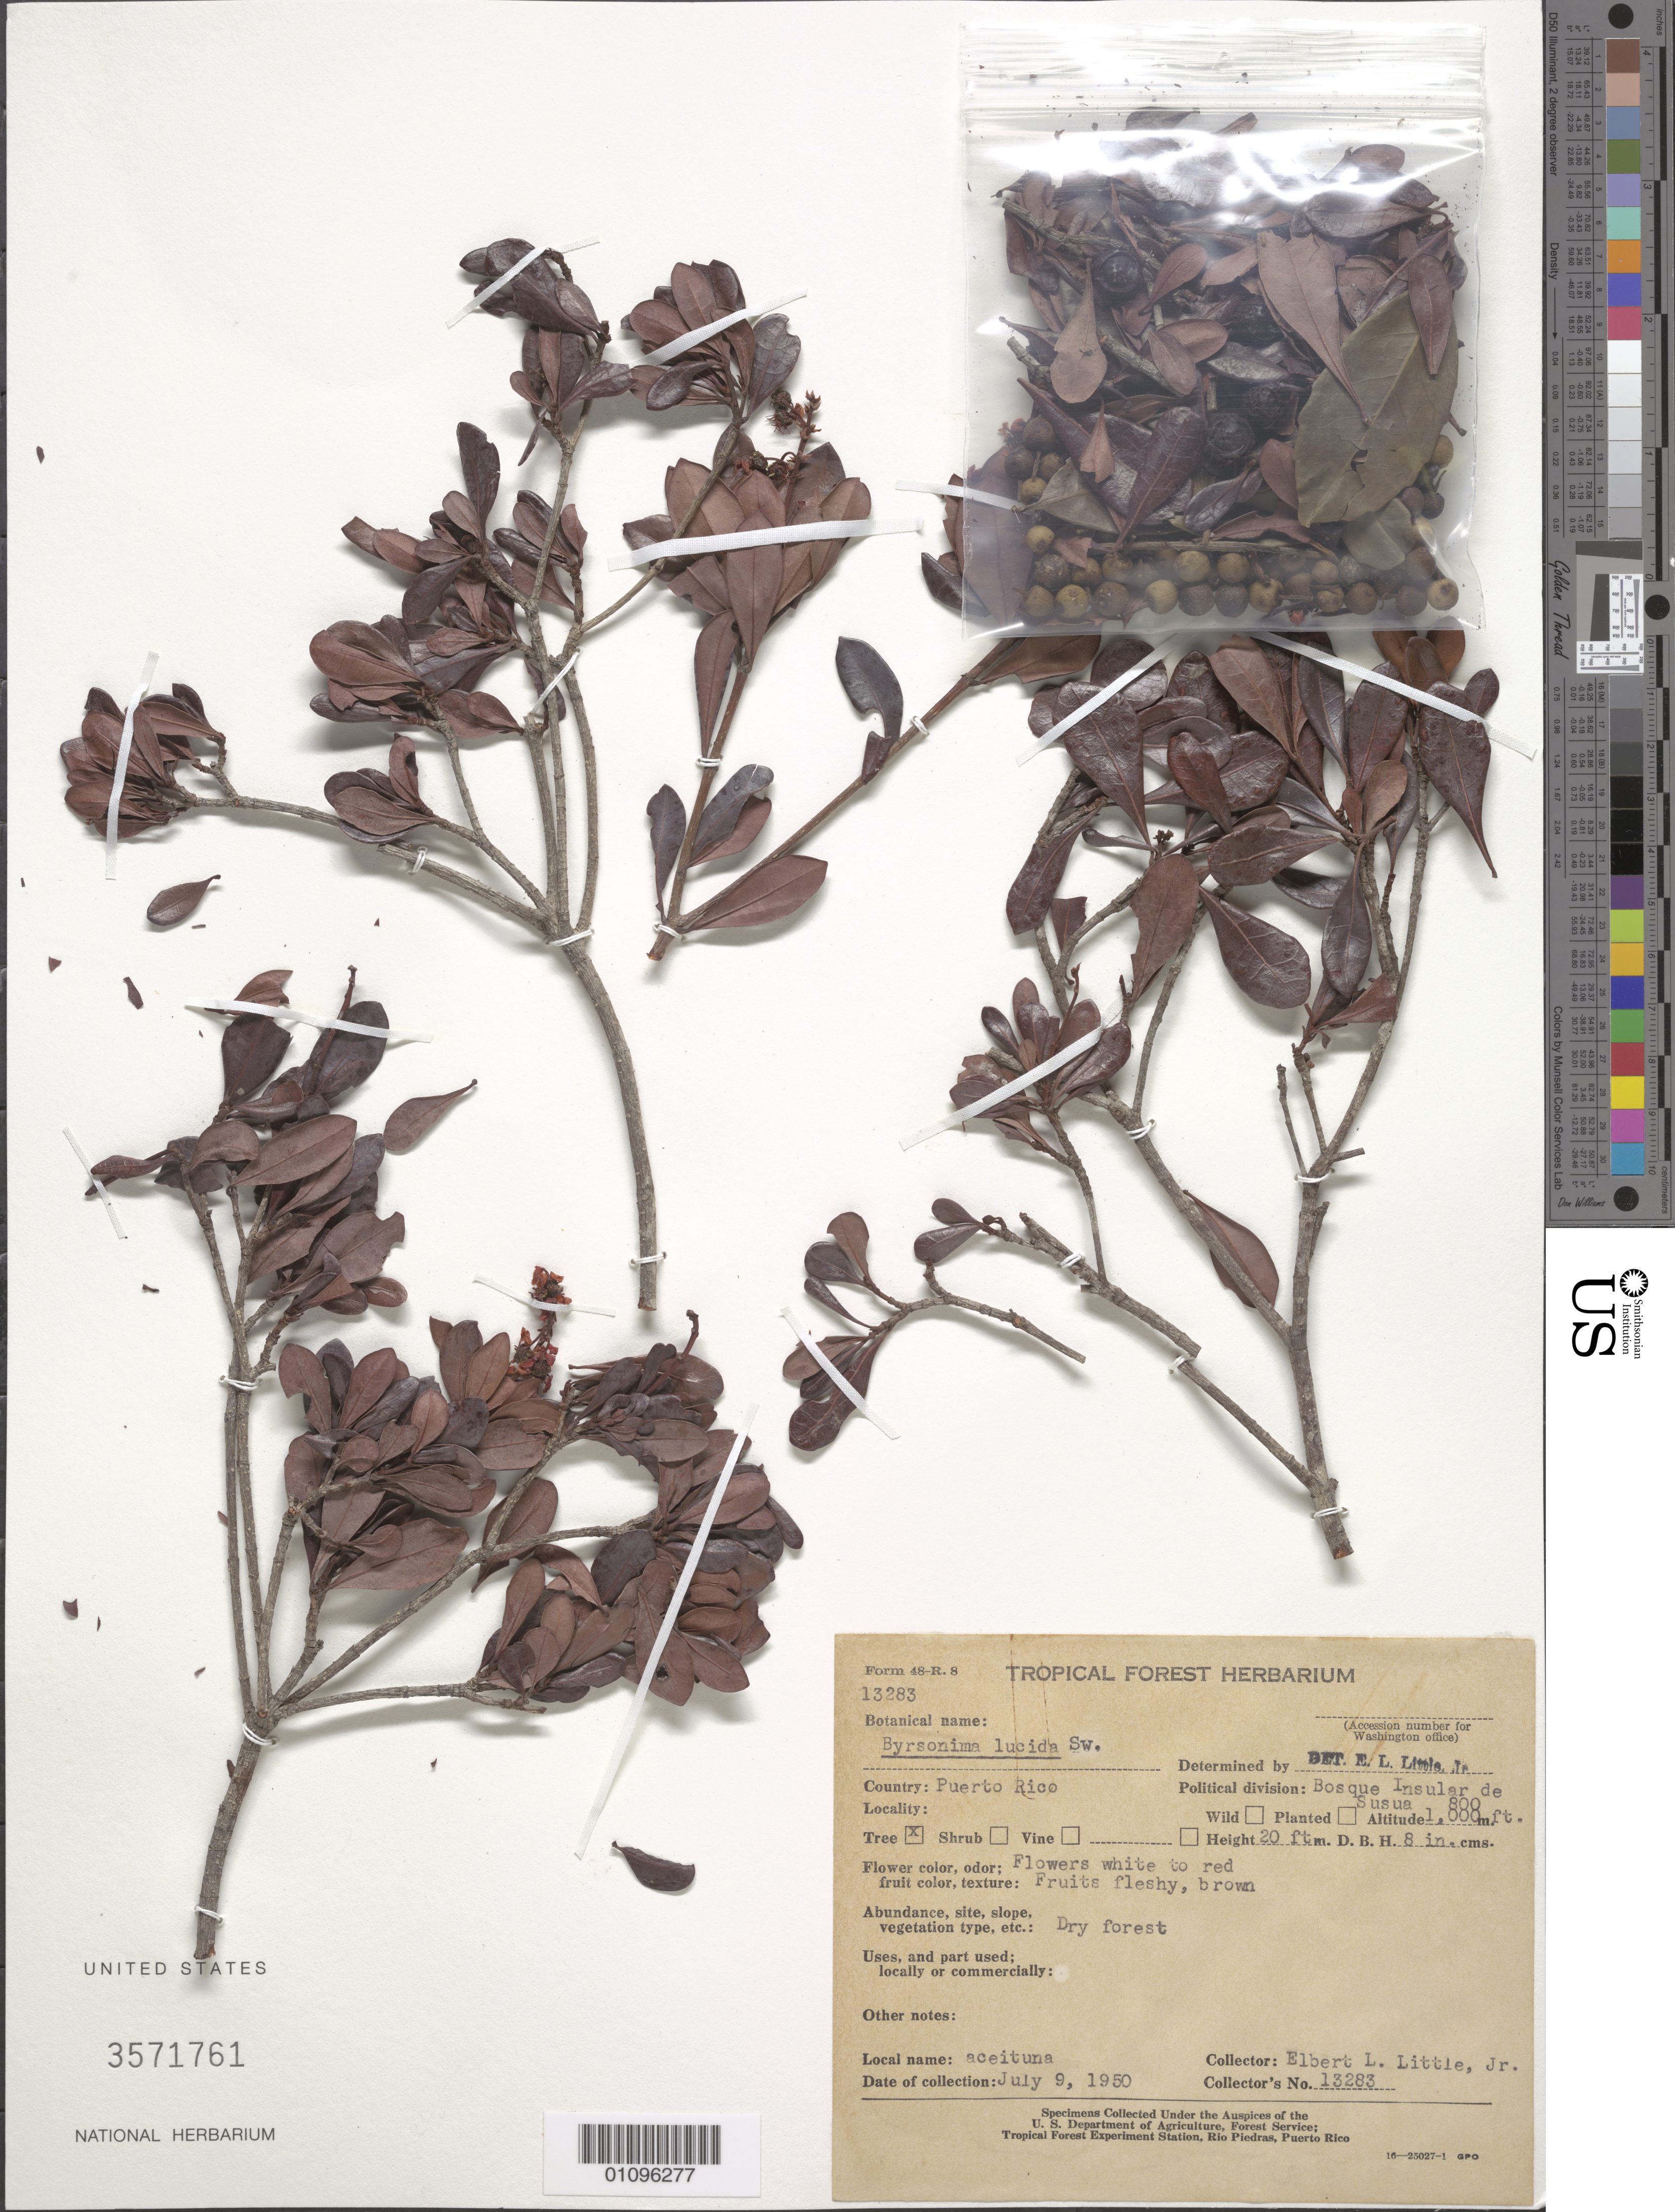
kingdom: Plantae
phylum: Tracheophyta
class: Magnoliopsida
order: Malpighiales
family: Malpighiaceae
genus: Byrsonima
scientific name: Byrsonima lucida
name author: (Mill.) DC.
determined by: Little, Elbert L., Jr., (FSSR), United States Department of Agriculture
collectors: E. L. Little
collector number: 13283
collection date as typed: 09 Jul 1950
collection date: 1950-07-09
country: Puerto Rico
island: Puerto Rico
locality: Bosque Insular de Susúa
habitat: Dry forest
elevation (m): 244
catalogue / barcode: US 3571761